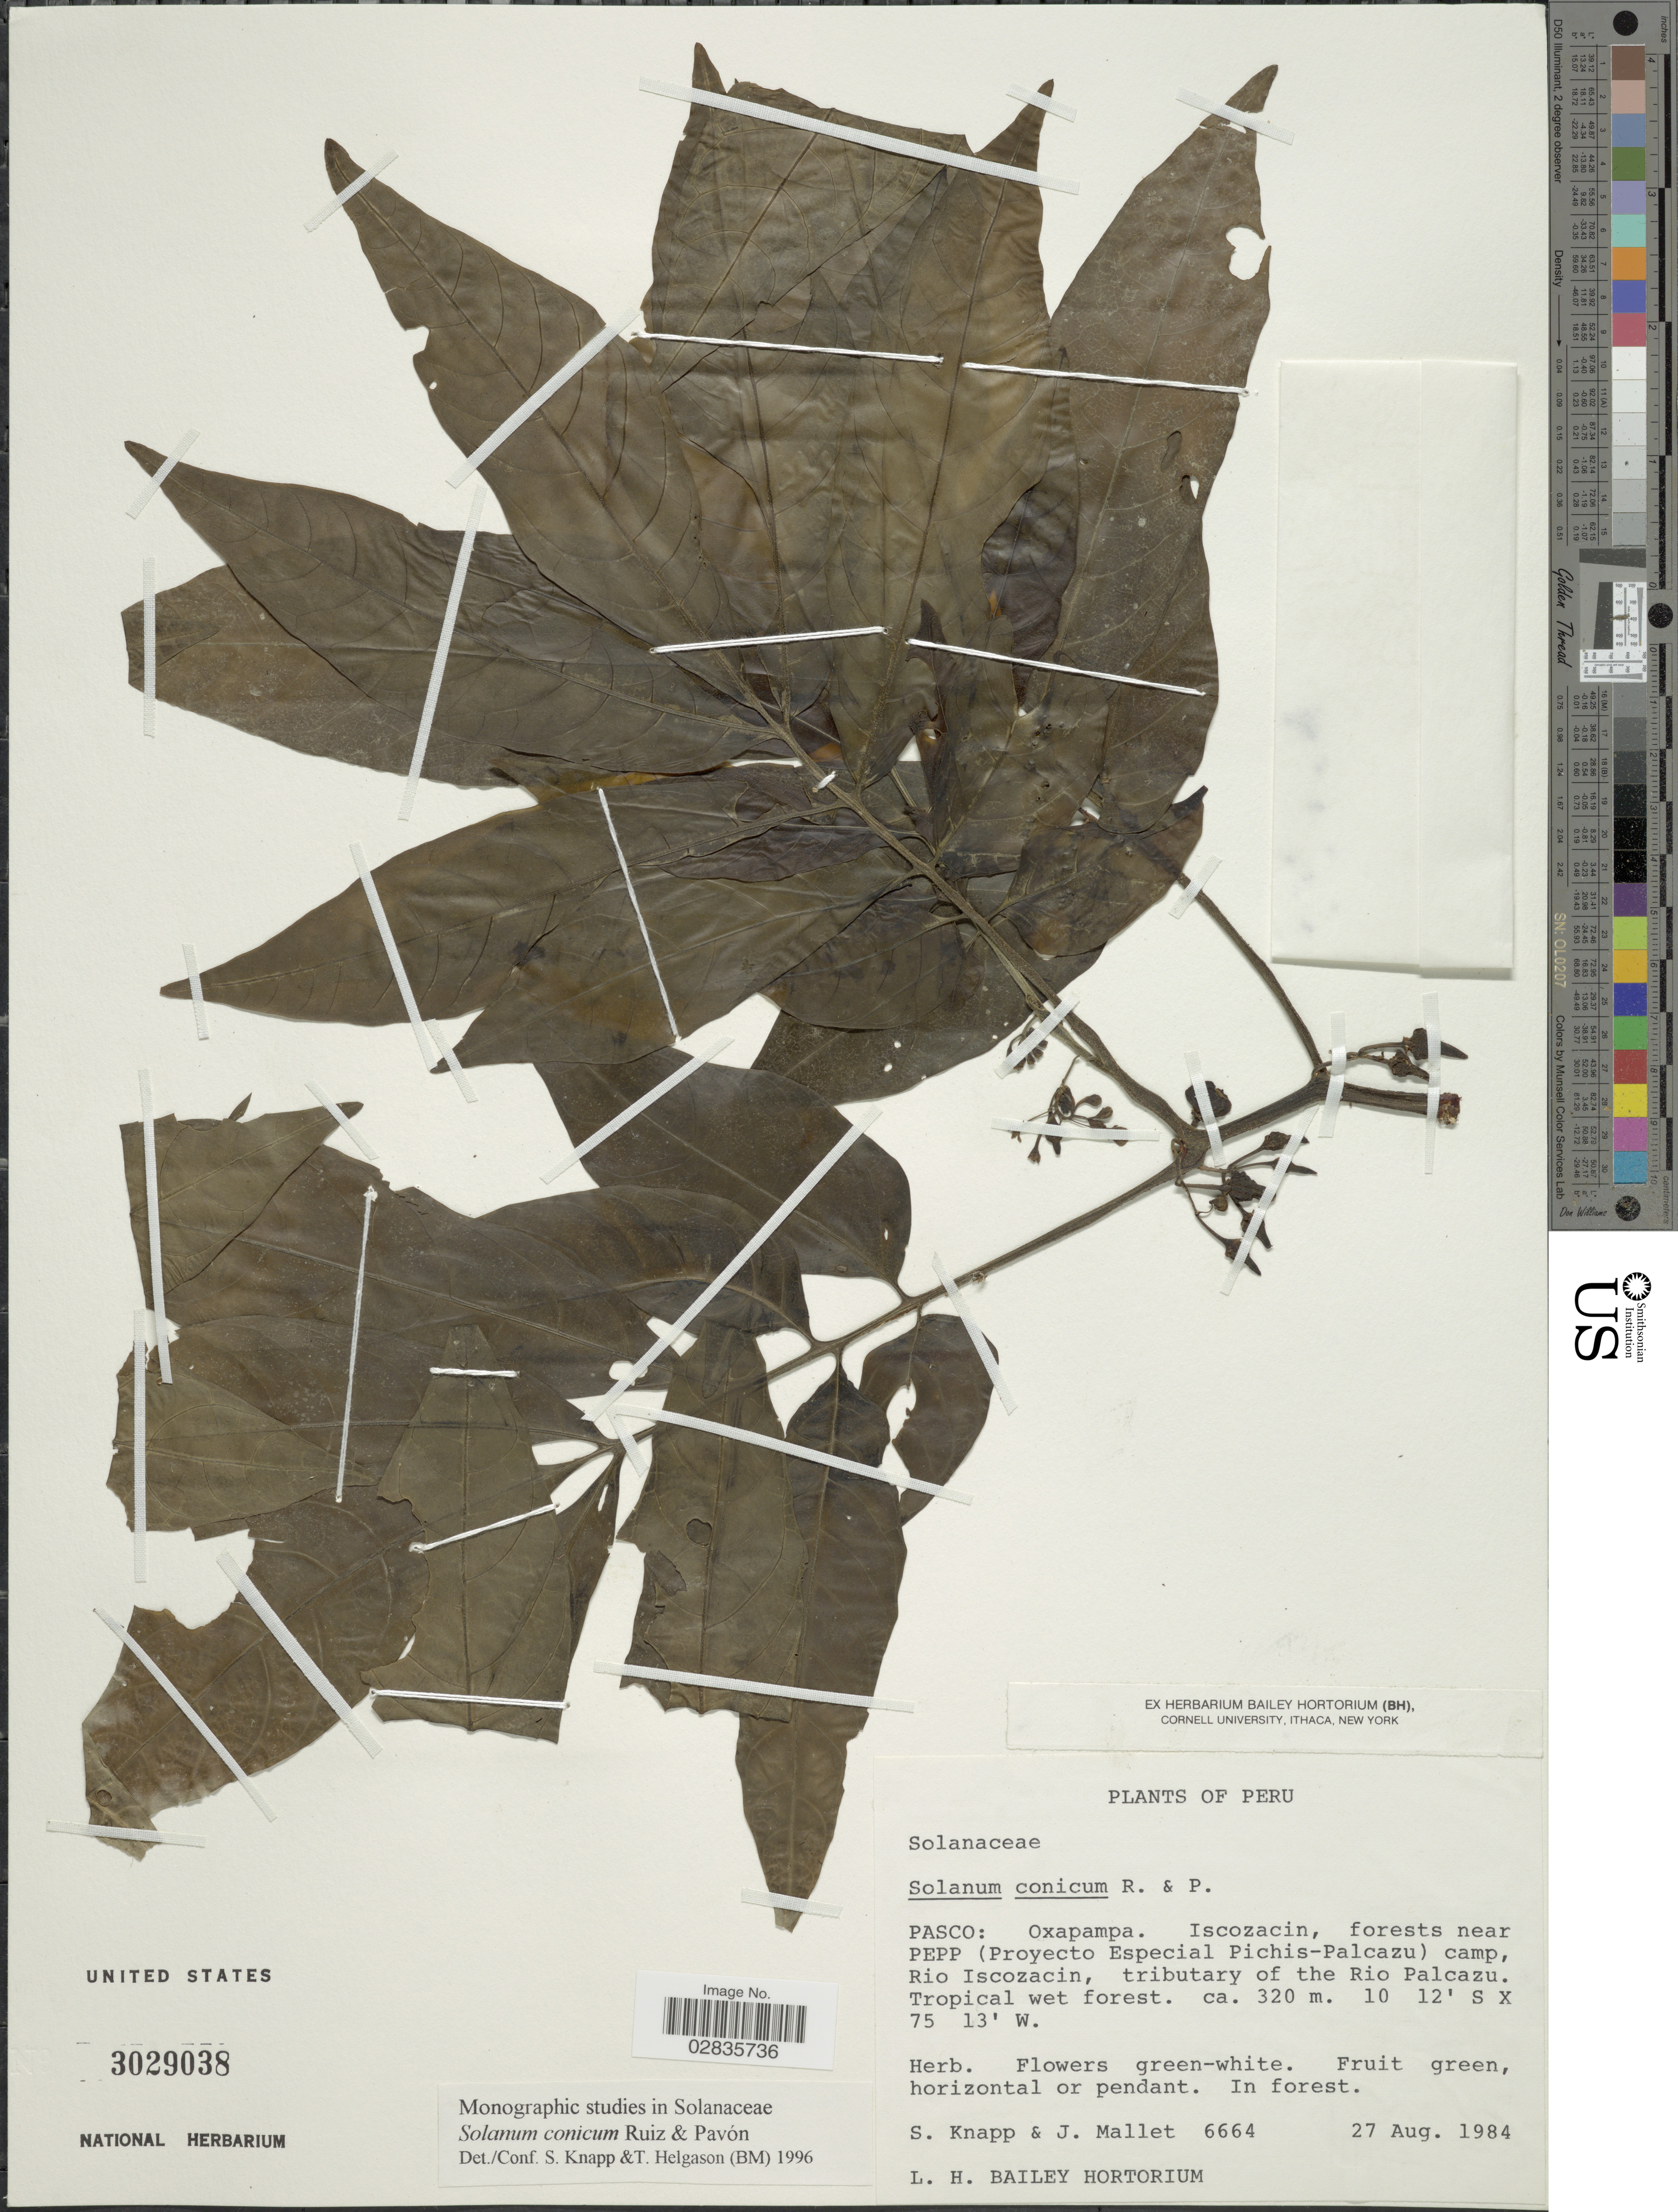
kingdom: Plantae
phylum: Tracheophyta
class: Magnoliopsida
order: Solanales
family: Solanaceae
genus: Solanum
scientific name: Solanum conicum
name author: Ruiz & Pav.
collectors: S. Knapp & J. Mallet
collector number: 6664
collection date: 1984-08-27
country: Peru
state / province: Pasco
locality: Oxapampa. Iscozacin, forests near Pepp (Proyecto Especial Pichis-Palcazu) camp, Rio Iscozacin, tributary of the Rio Palcazu.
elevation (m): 320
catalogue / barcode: US 3029038